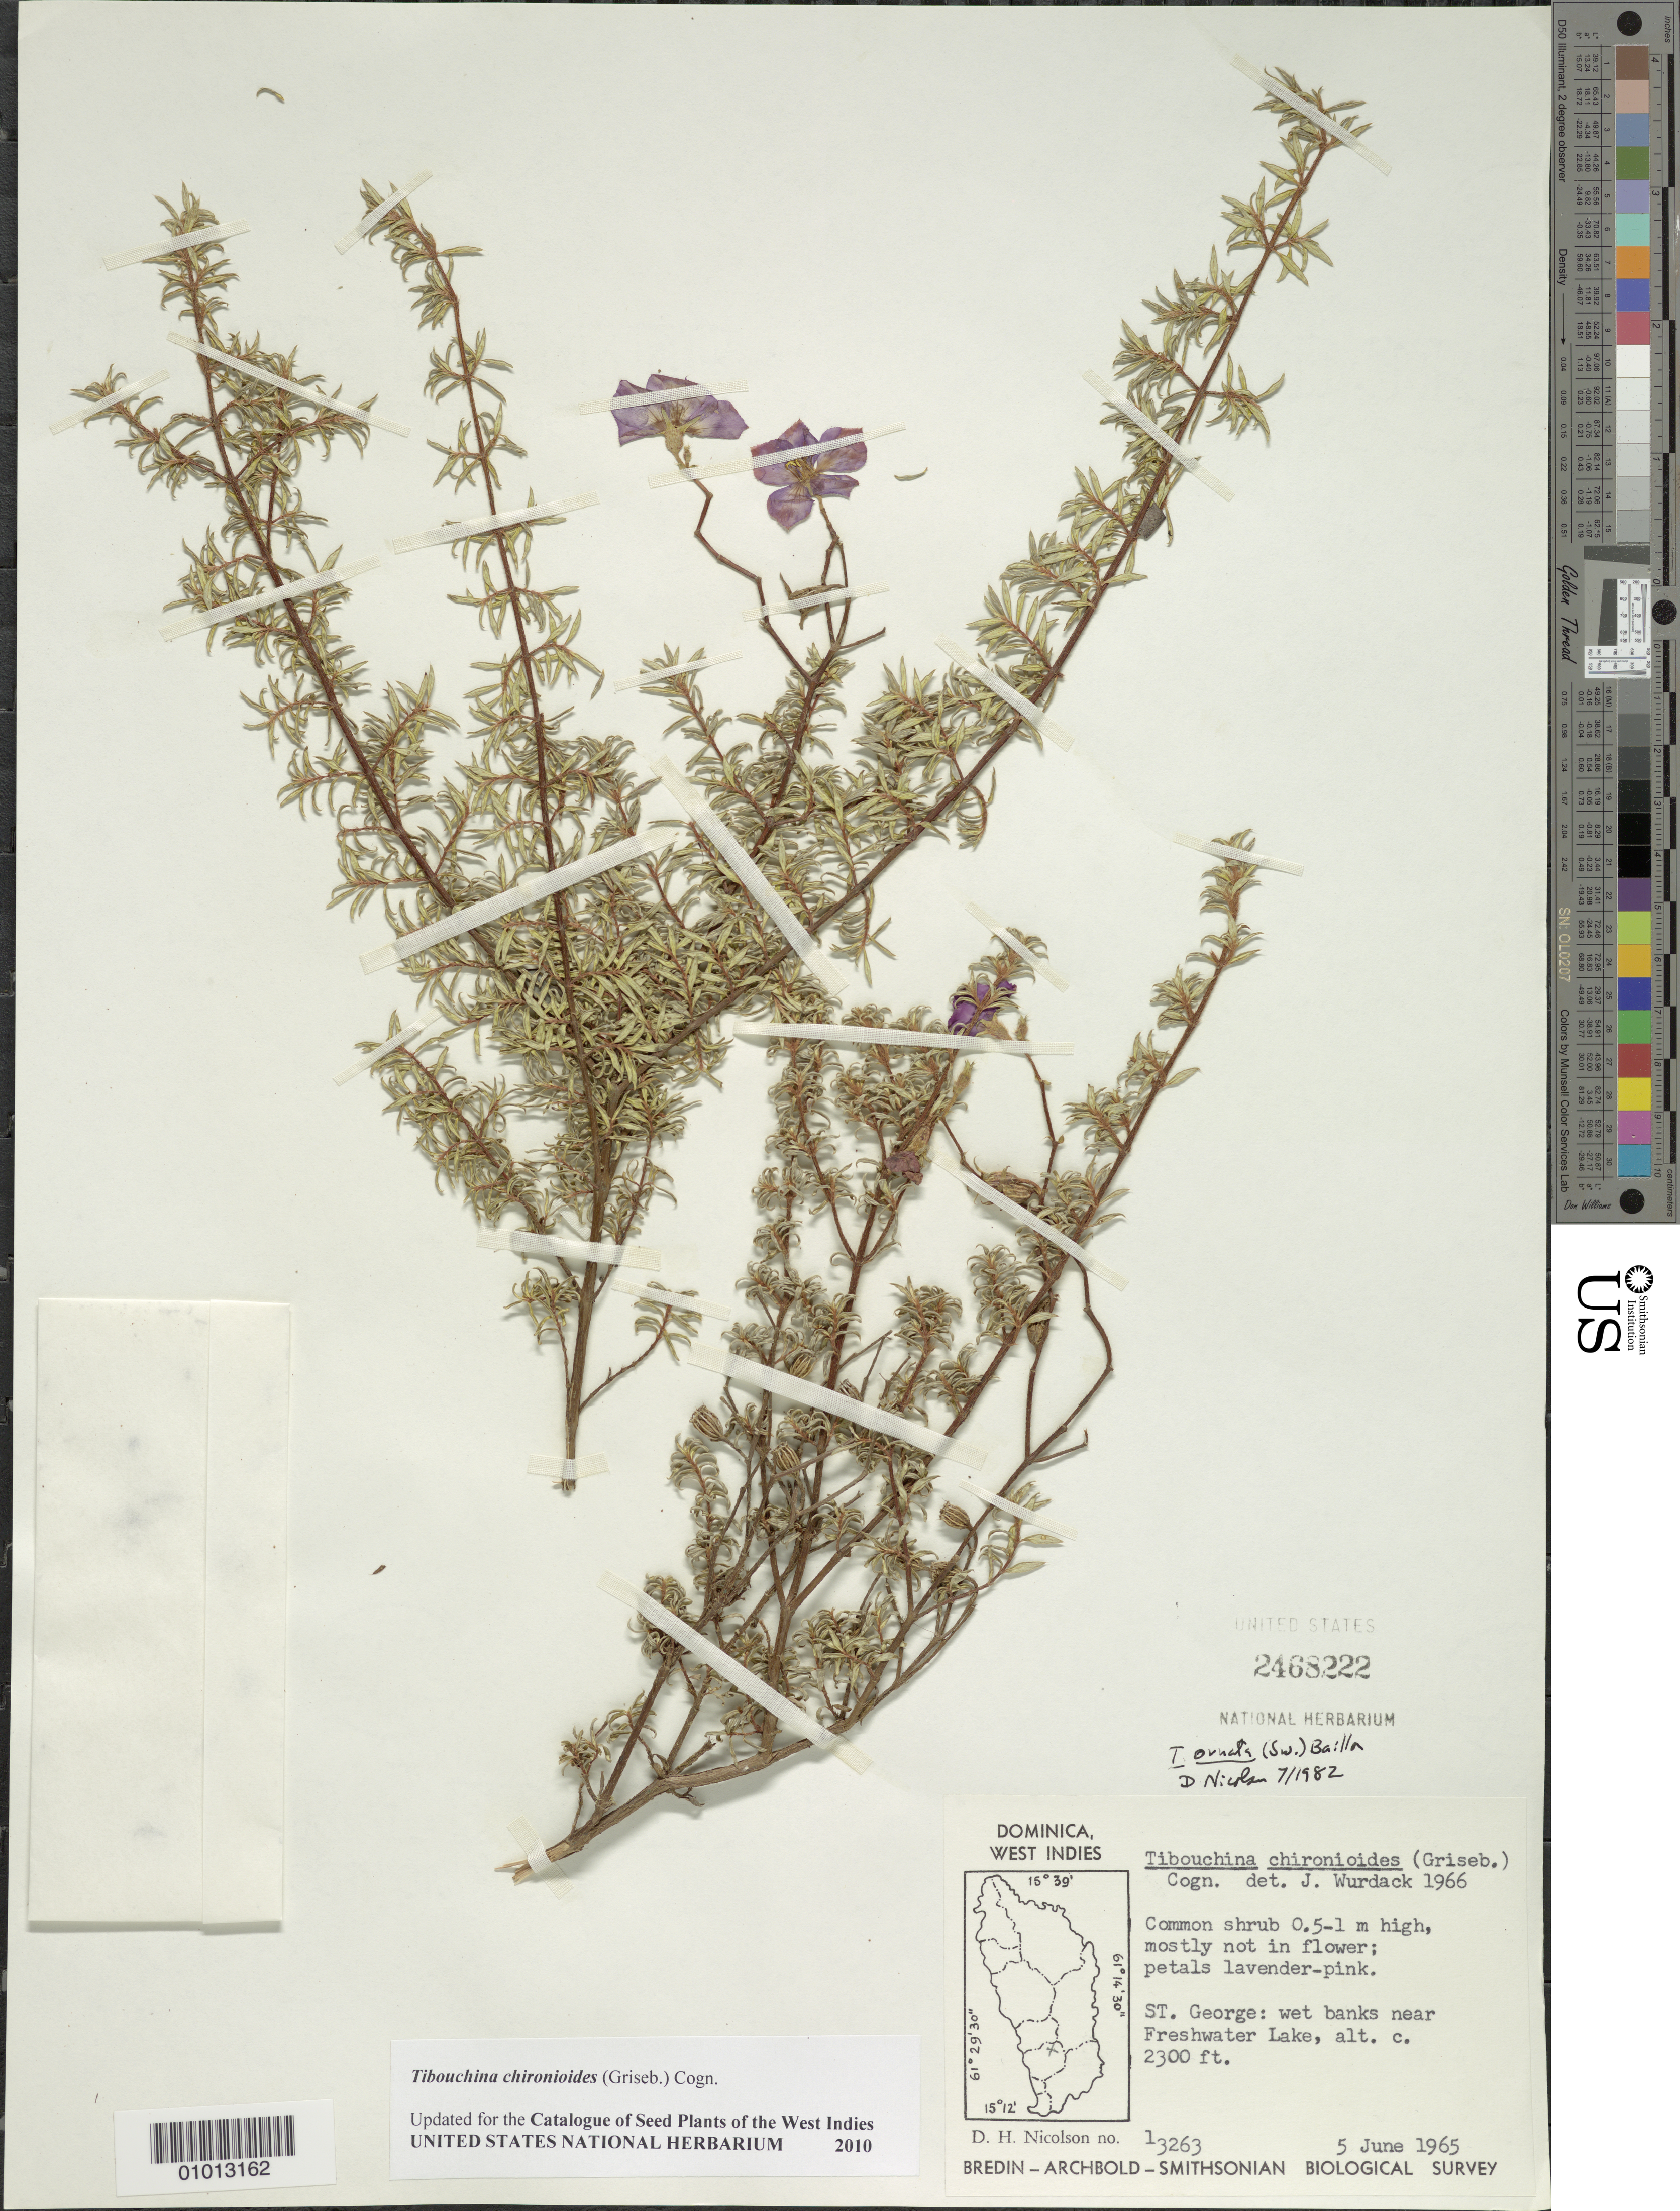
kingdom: Plantae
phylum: Tracheophyta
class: Magnoliopsida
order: Myrtales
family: Melastomataceae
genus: Chaetogastra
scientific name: Chaetogastra chironioides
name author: Griseb.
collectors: D. H. Nicolson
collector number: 3263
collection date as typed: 05 Jun 1965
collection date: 1965-06-05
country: Dominica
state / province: St. George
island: Dominica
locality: Near Freshwater Lake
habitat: Wet banks near lake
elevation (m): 701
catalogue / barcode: US 2468222